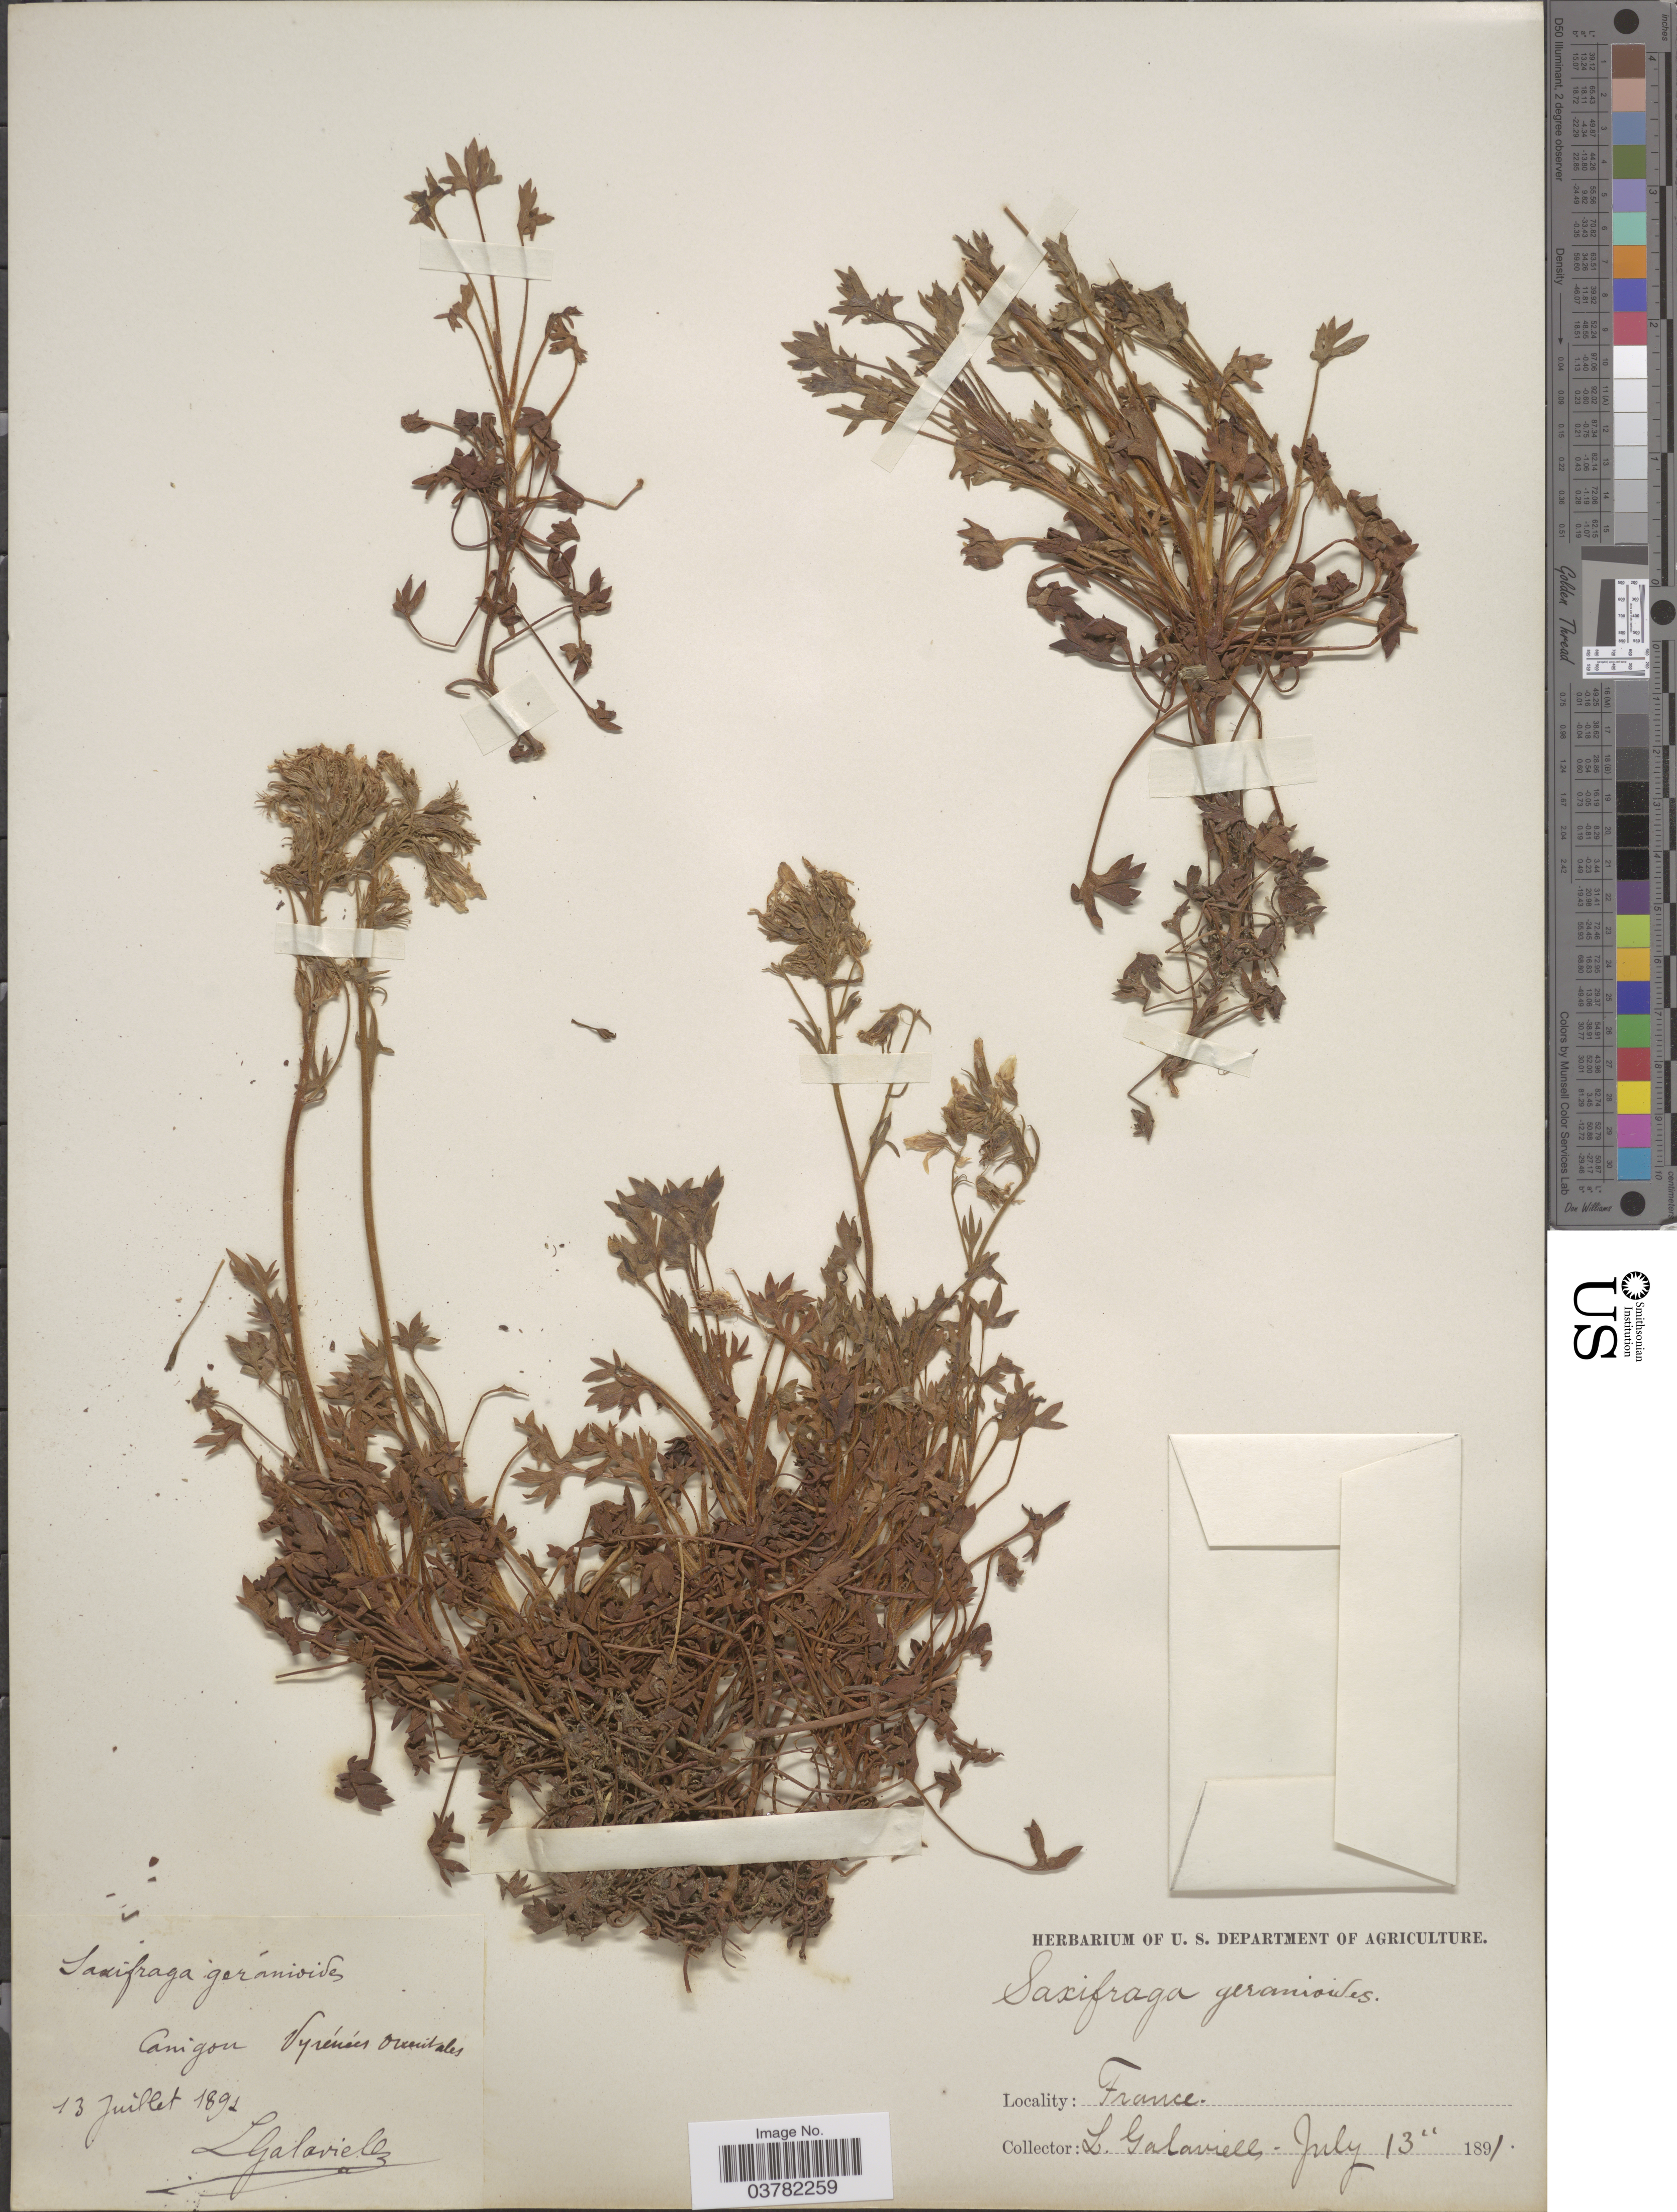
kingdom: Plantae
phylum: Tracheophyta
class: Magnoliopsida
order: Saxifragales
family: Saxifragaceae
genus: Saxifraga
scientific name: Saxifraga geranioides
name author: L.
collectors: L. Galavielle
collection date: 1891-07-13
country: France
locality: Canigou Pyrénées Orientales.